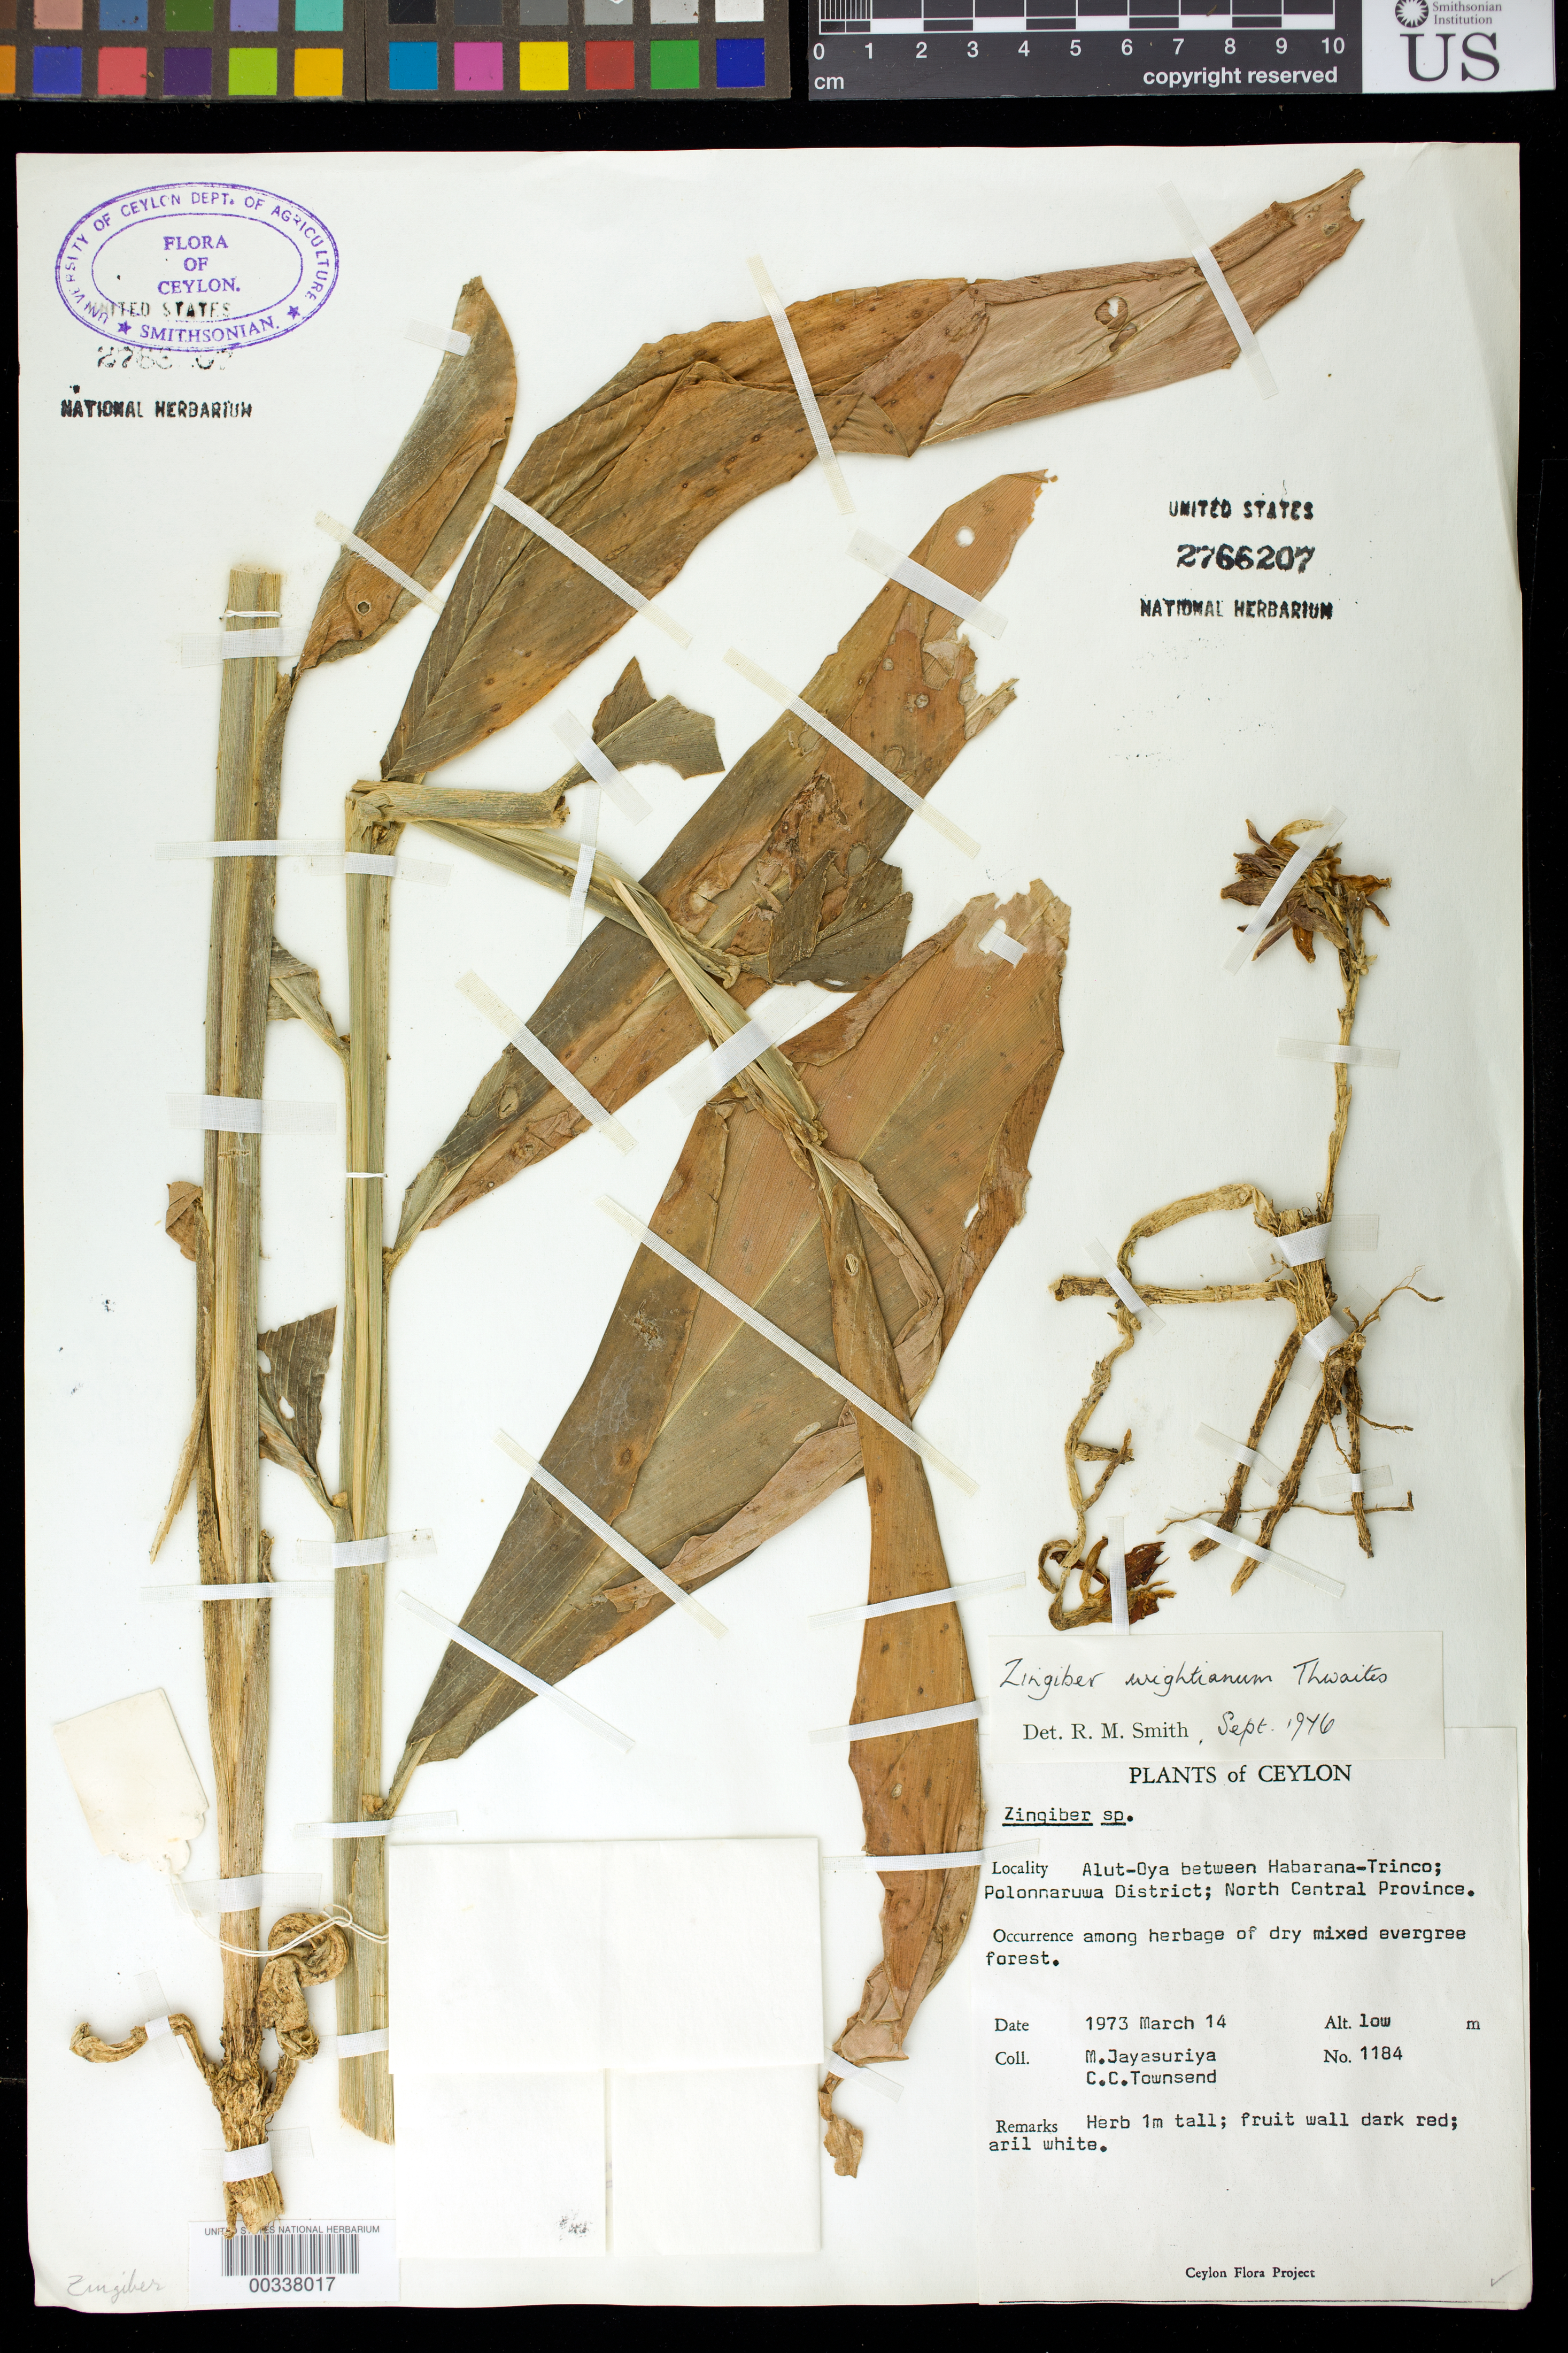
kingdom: Plantae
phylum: Tracheophyta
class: Liliopsida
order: Zingiberales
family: Zingiberaceae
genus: Zingiber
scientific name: Zingiber wightianum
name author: Thwaites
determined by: Smith, R. M.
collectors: A. H. Jayasuriya & C. C. Townsend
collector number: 1184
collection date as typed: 14 Mar 1973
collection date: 1973-03-14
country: Sri Lanka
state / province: North Central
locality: Plants of ceylon, alut-oya between habarana-trinco; polonnaruwa dist, low altitude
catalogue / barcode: US 2766207